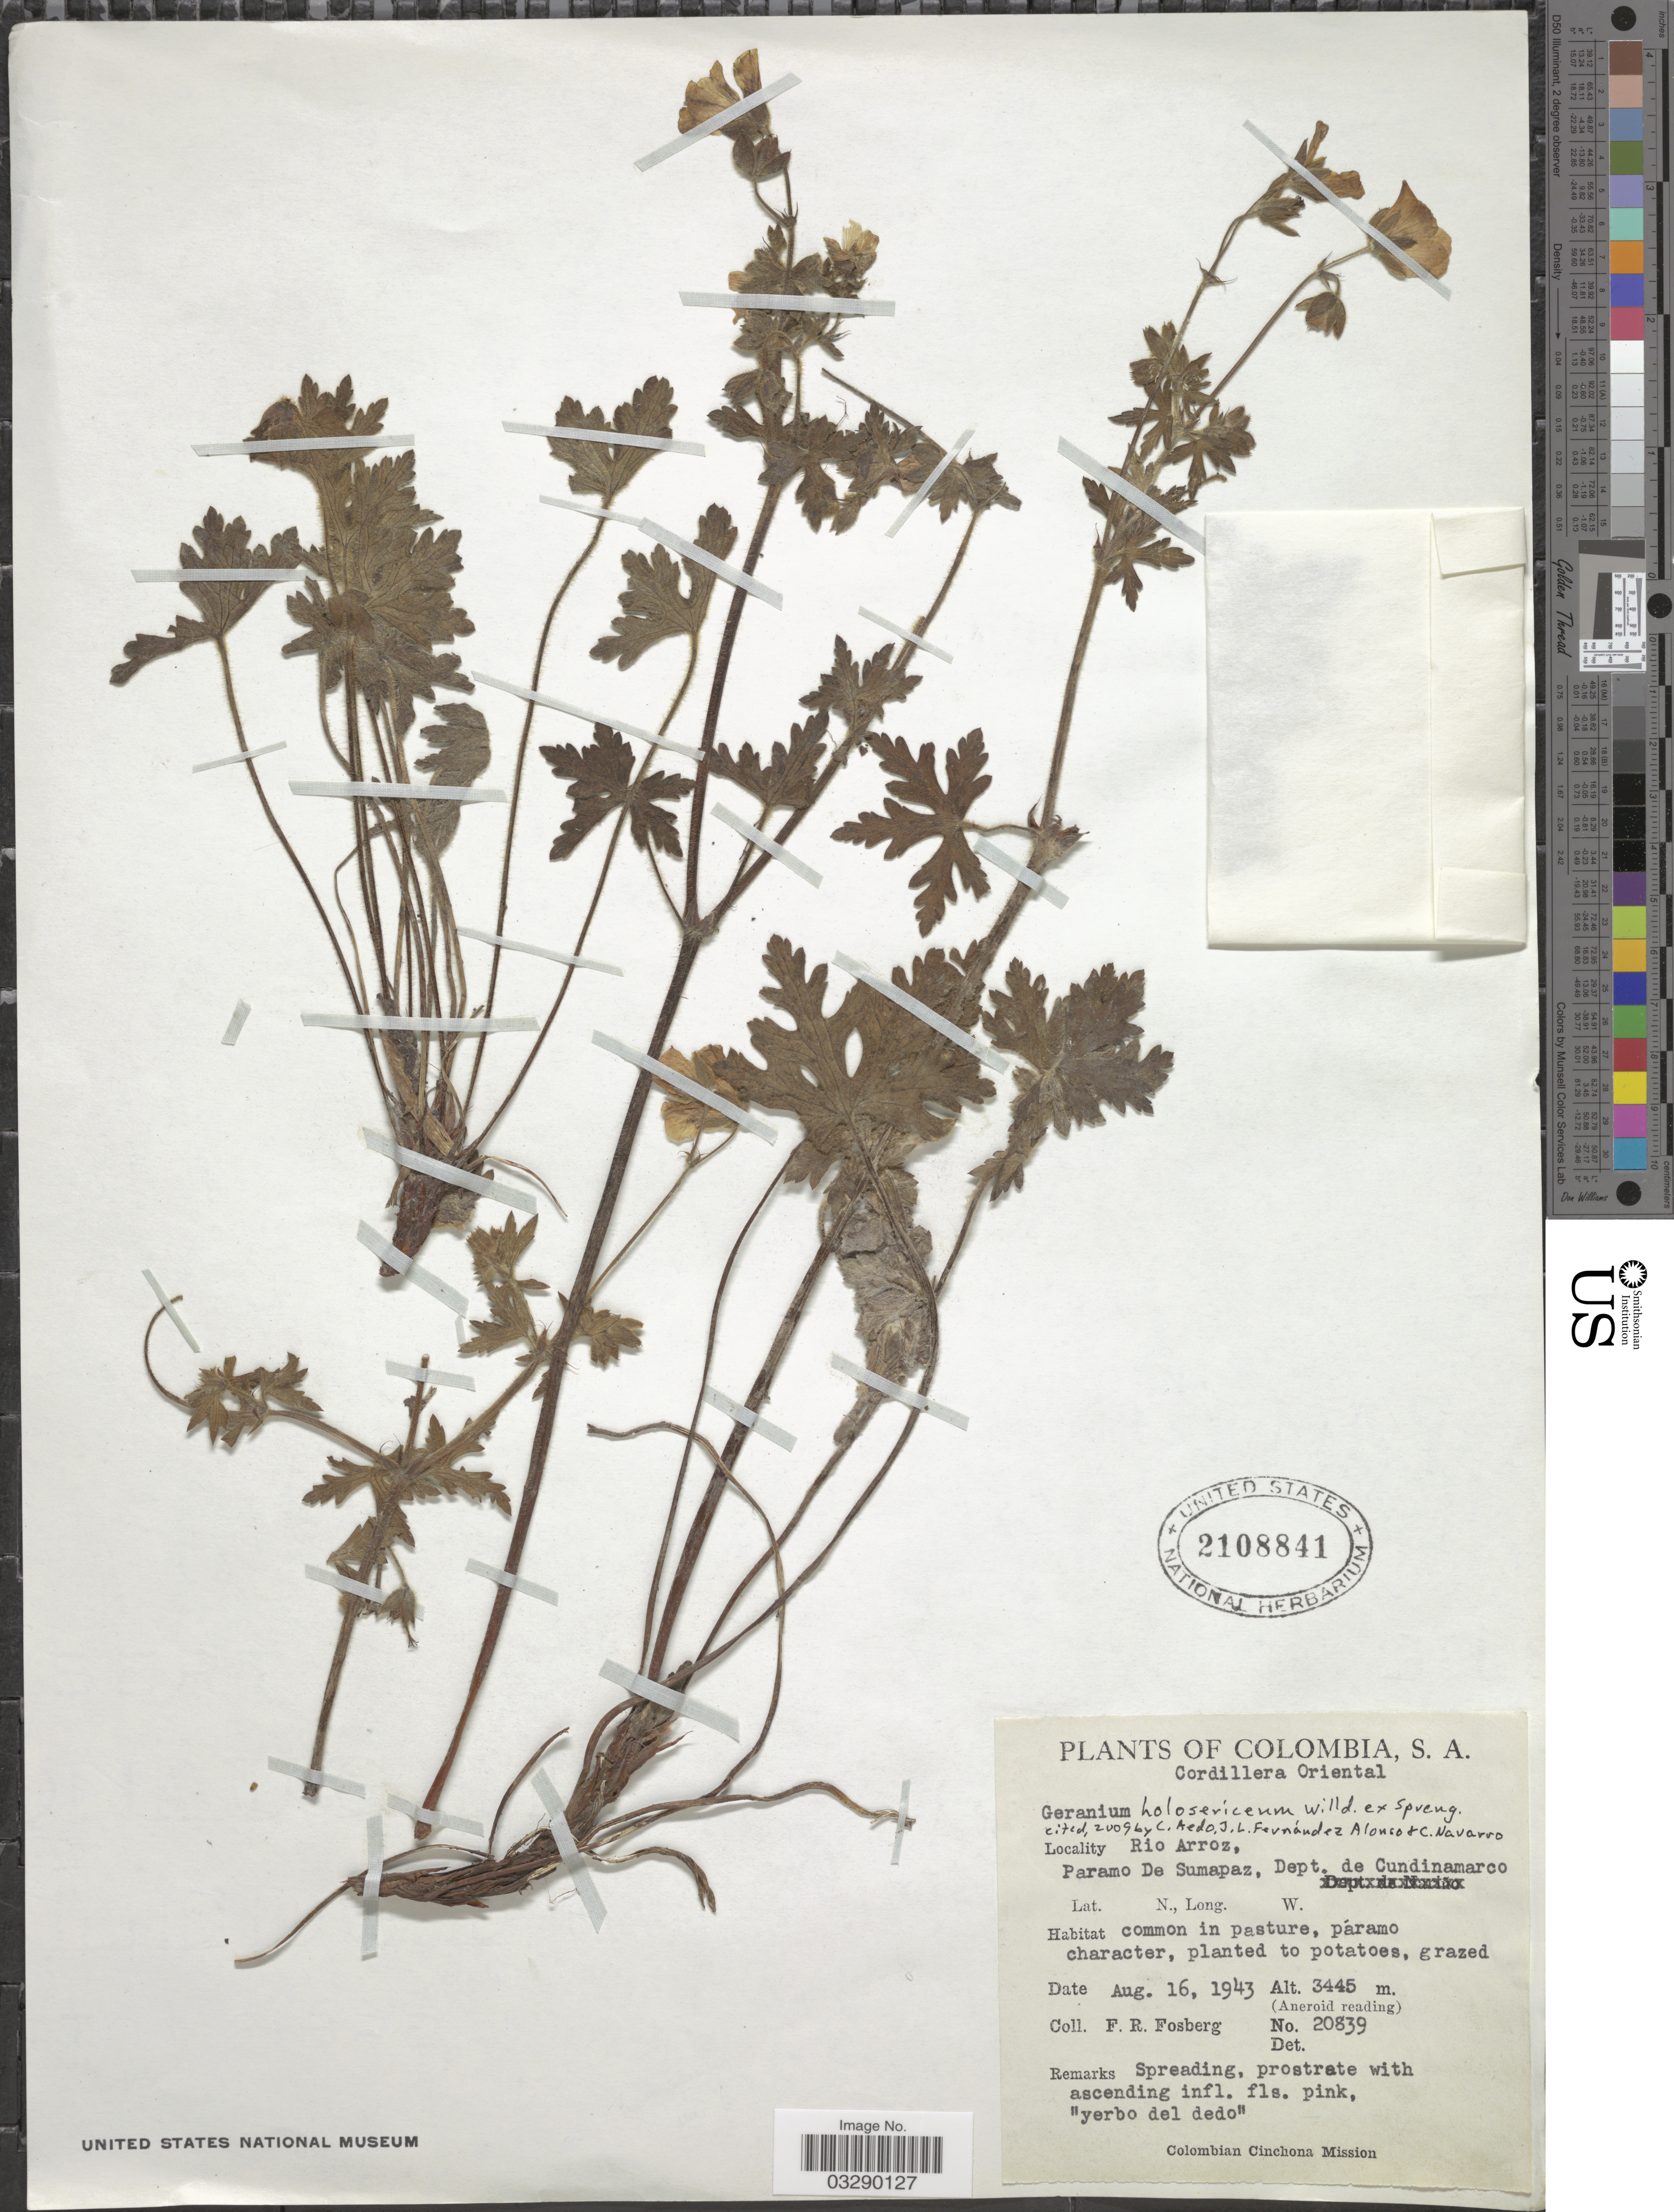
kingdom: Plantae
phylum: Tracheophyta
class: Magnoliopsida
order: Geraniales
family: Geraniaceae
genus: Geranium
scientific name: Geranium holosericeum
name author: Willd. ex Spreng.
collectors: F. R. Fosberg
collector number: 20839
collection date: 1943-08-16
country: Colombia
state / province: Cundinamarca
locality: Cordillera Oriental. Rio Arroz, Paramo de Sumapaz, Dept. de Cundinamarco.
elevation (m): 3445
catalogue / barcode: US 2108841